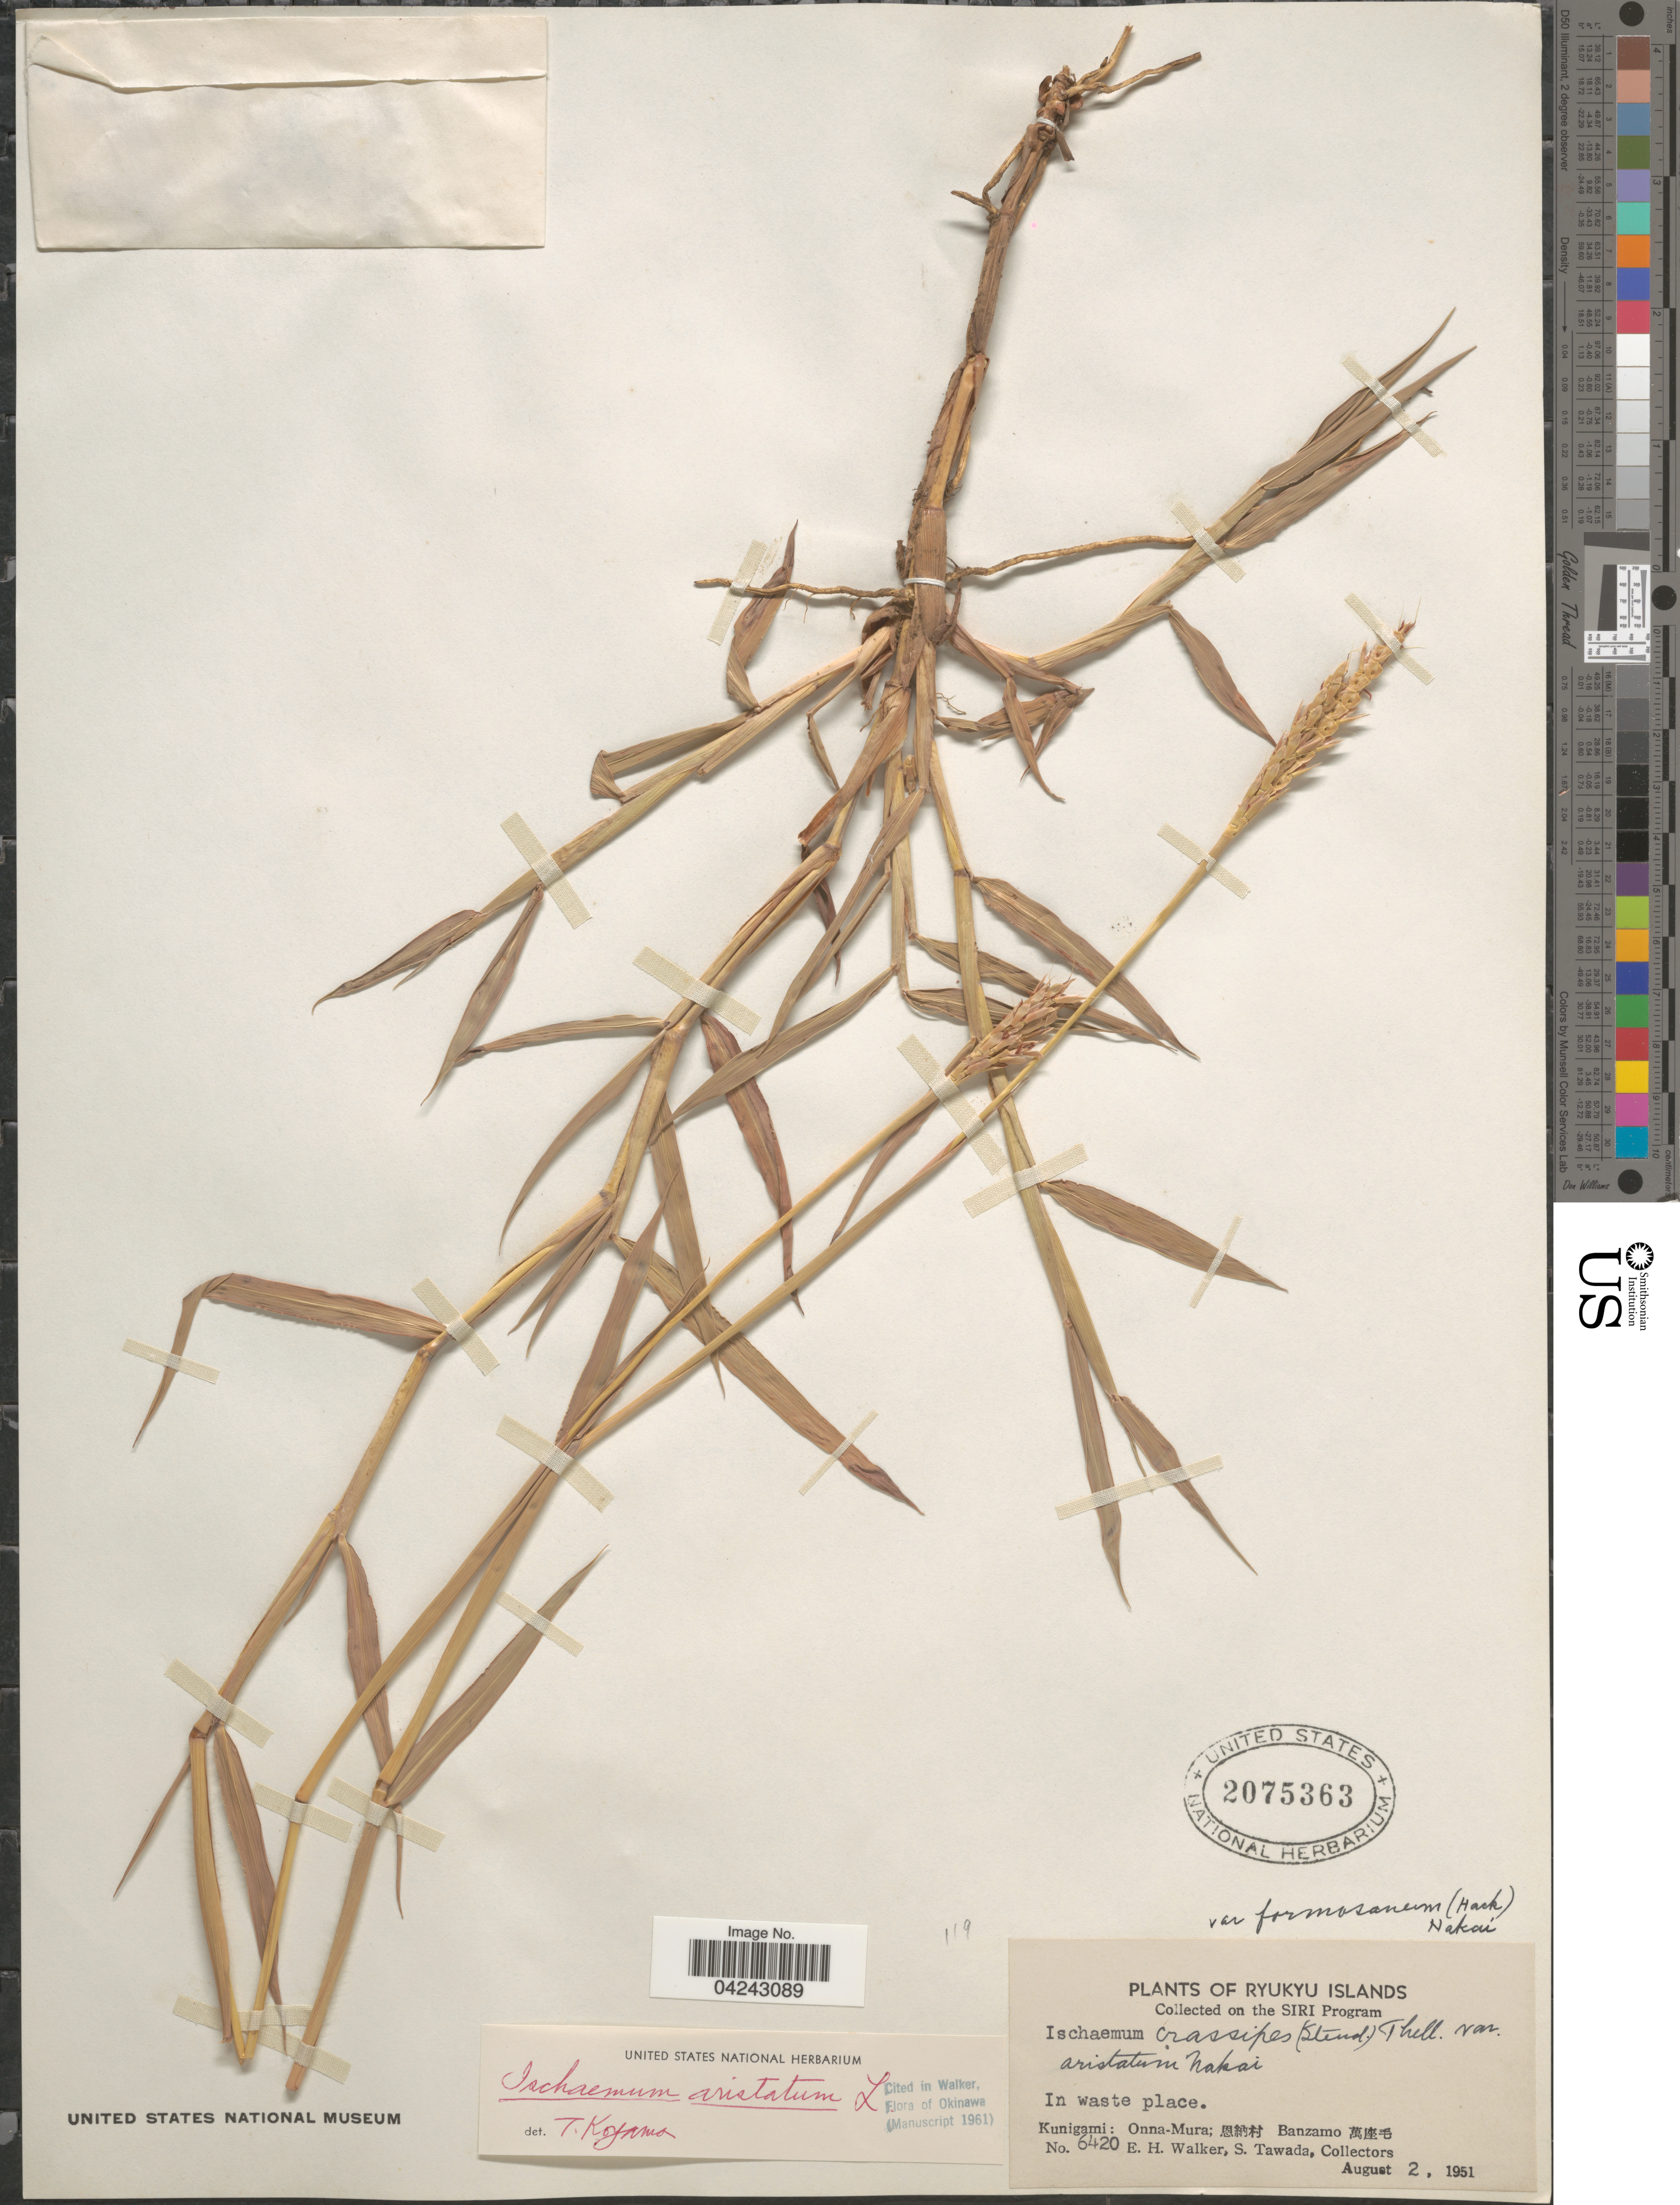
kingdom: Plantae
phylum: Tracheophyta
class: Liliopsida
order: Poales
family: Poaceae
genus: Ischaemum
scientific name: Ischaemum aristatum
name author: L.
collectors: E. H. Walker & S. Tawada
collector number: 6420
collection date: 1951-08-02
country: Japan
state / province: Okinawa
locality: Ryukyu Islands. Kunigami: Onna-Mura; [Foreign script] Banzamo [Foreign script].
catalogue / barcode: US 2075363